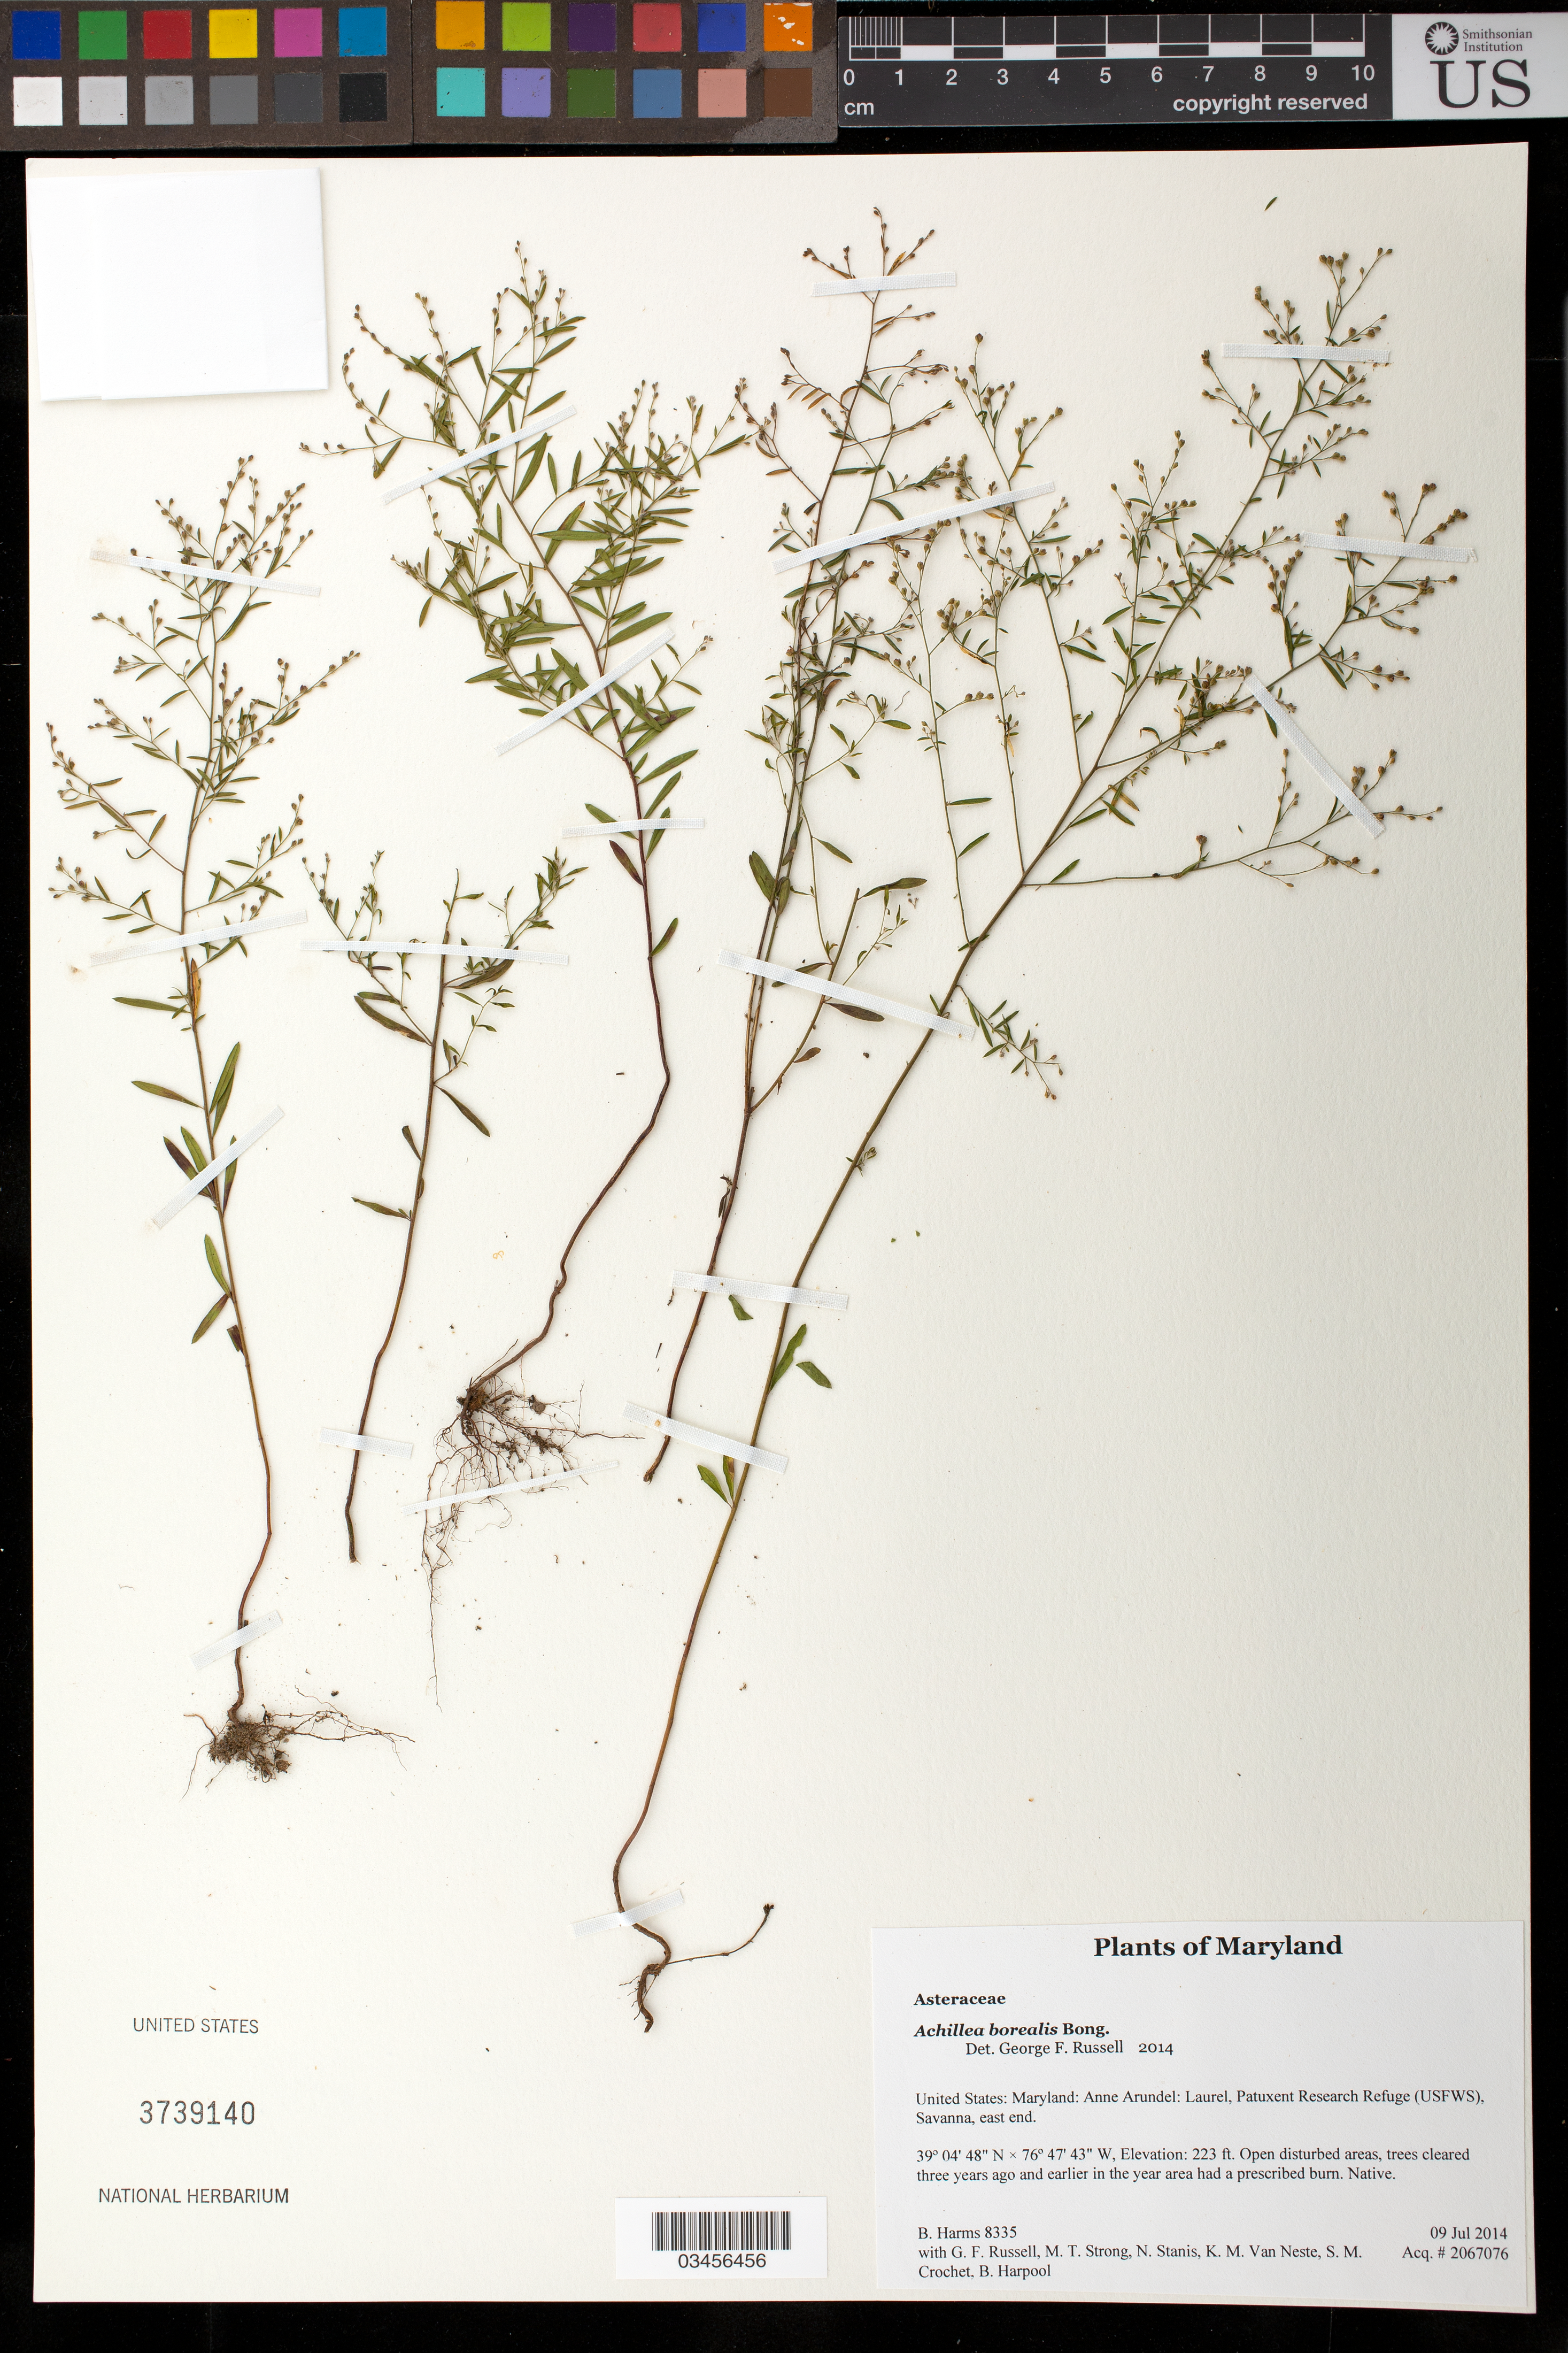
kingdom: Plantae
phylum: Tracheophyta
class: Magnoliopsida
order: Asterales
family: Asteraceae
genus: Achillea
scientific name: Achillea borealis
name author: Bong.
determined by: Russell, George F., (UNITED STATES)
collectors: B. Harms, G. Russell, M. T. Strong, N. Stanis, K. M. Van Neste & S. M. Crochet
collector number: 8335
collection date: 2014-07-09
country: United States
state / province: Maryland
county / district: Anne Arundel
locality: Laurel, Patuxent Research Refuge (USFWS), Savanna, east end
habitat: Open disturbed areas, trees cleared three years ago and earlier in the year area had a prescribed burn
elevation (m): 68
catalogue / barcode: US 3739140